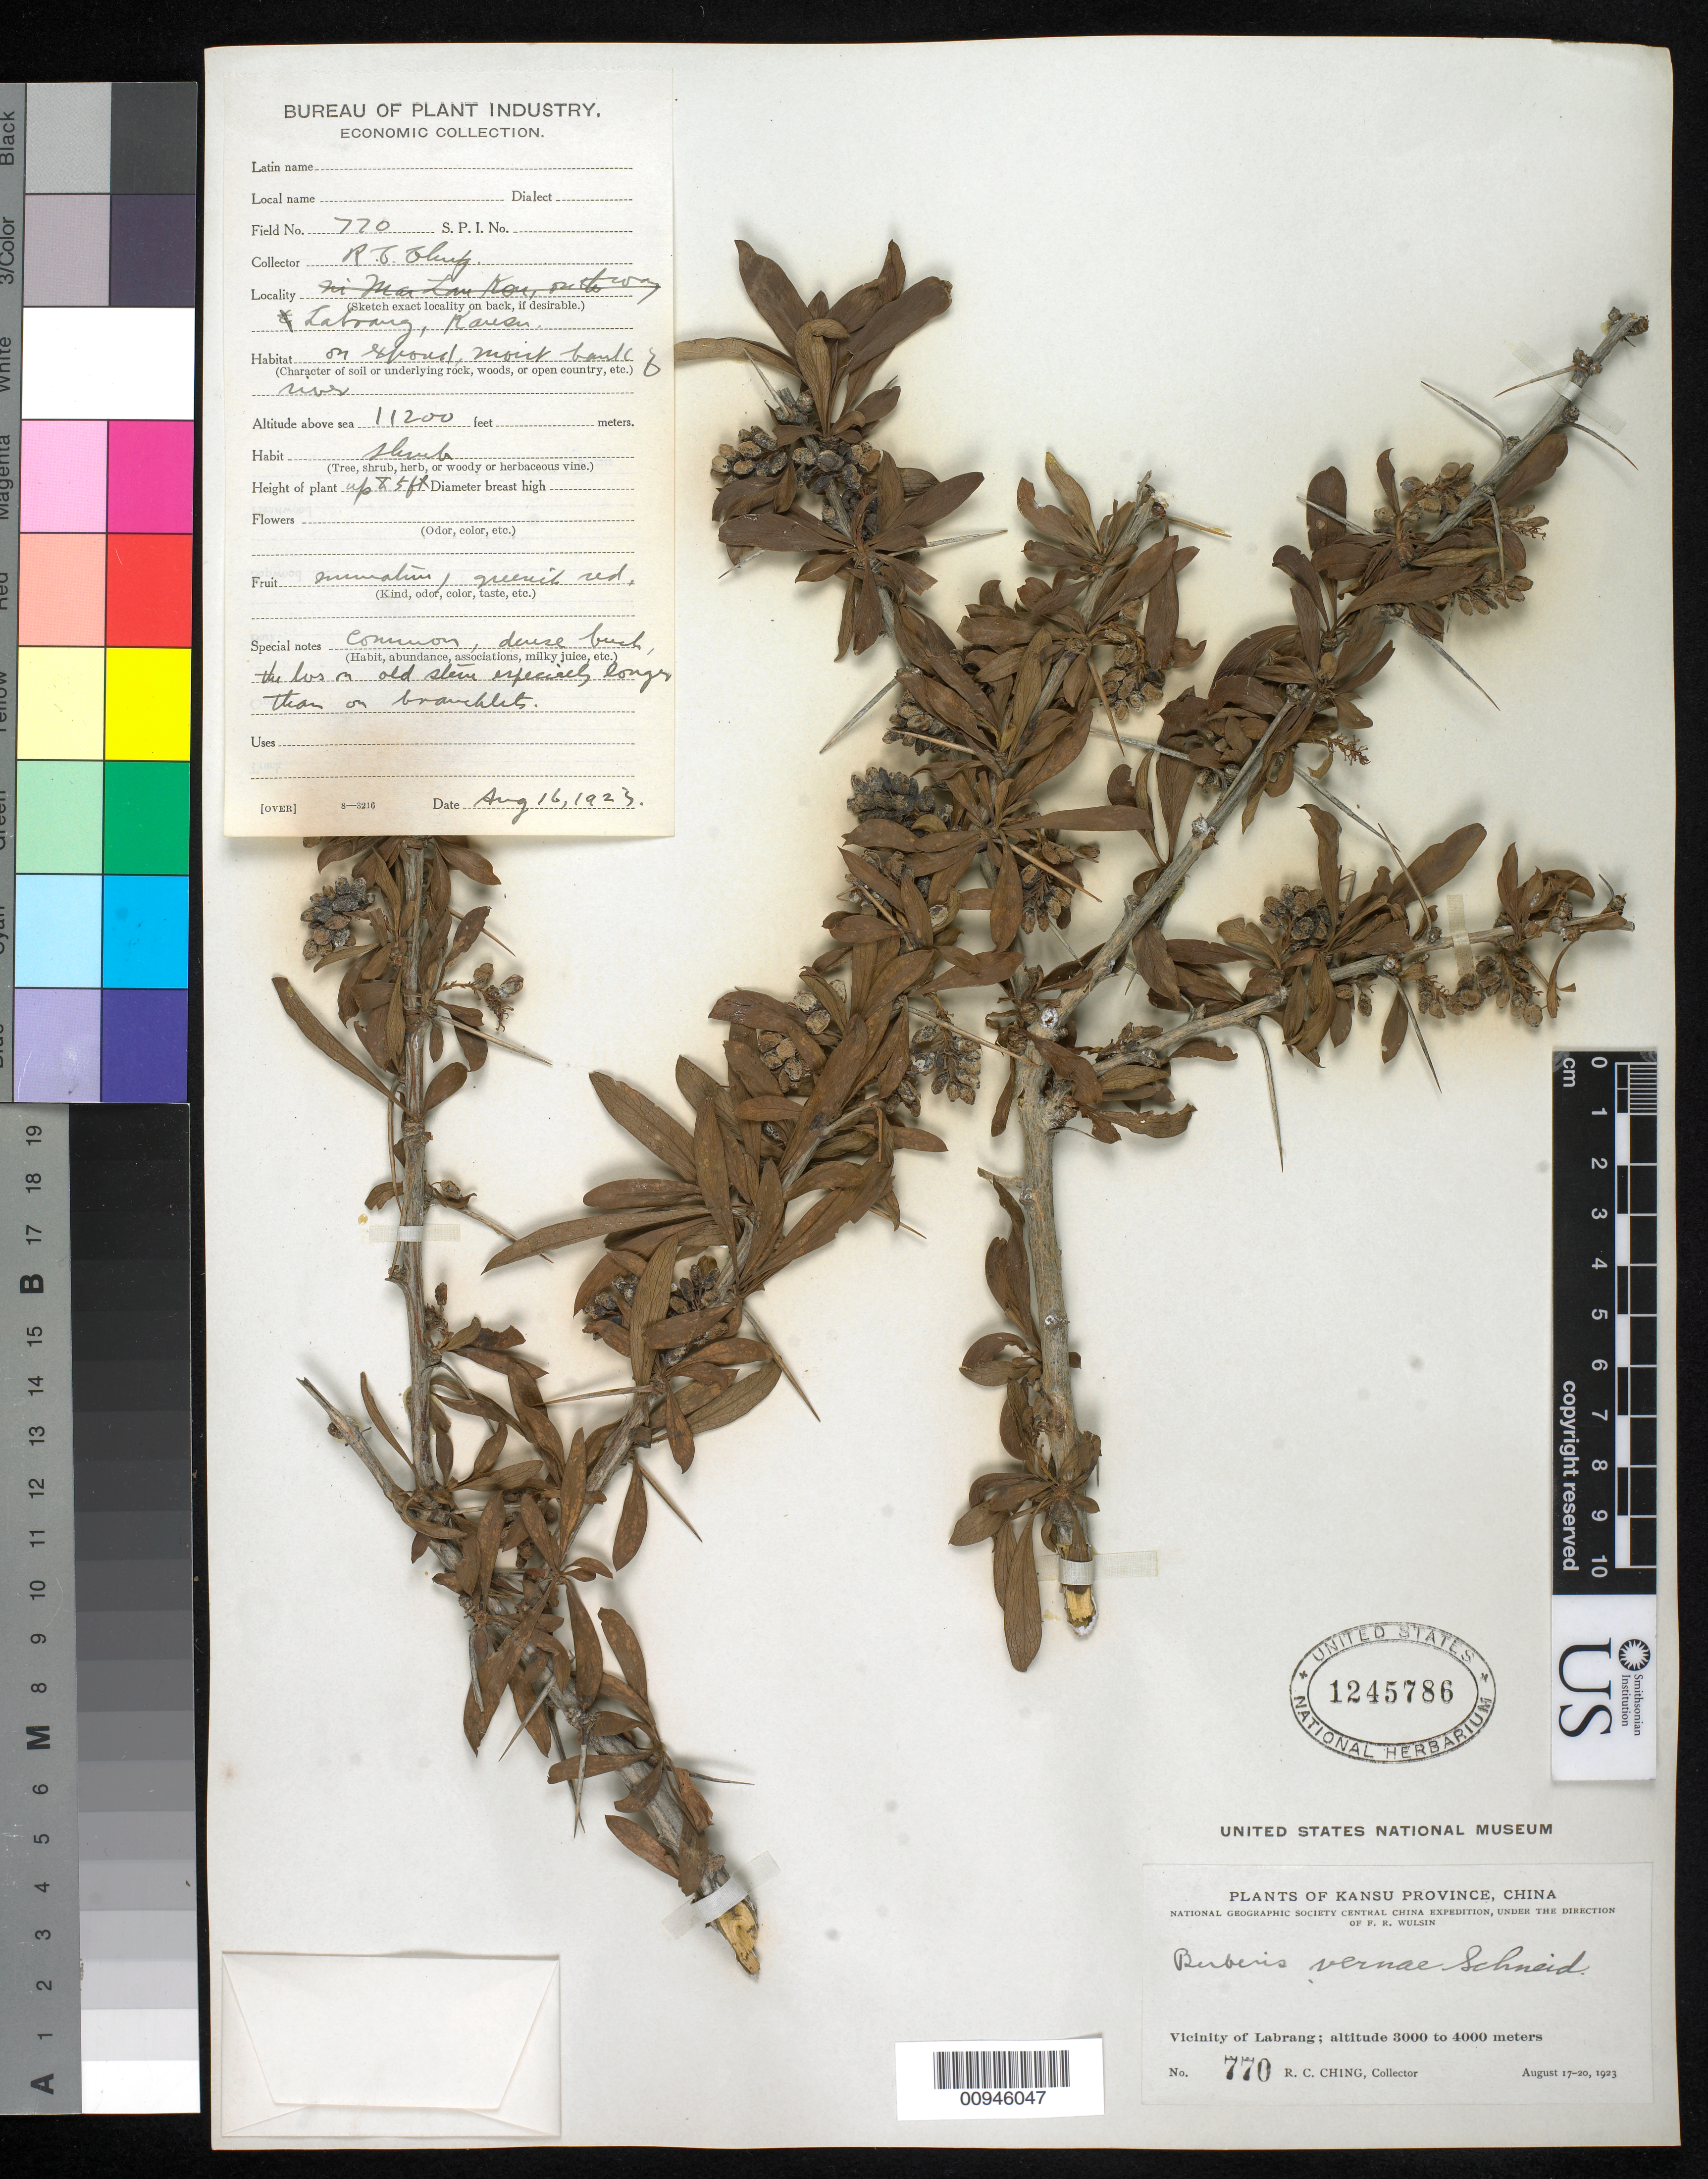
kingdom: Plantae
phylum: Tracheophyta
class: Magnoliopsida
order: Ranunculales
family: Berberidaceae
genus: Berberis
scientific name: Berberis vernae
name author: C.K. Schneid.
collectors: R. C. Ching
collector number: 770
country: China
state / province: Gansu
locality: Labrang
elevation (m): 3414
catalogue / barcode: US 1245786